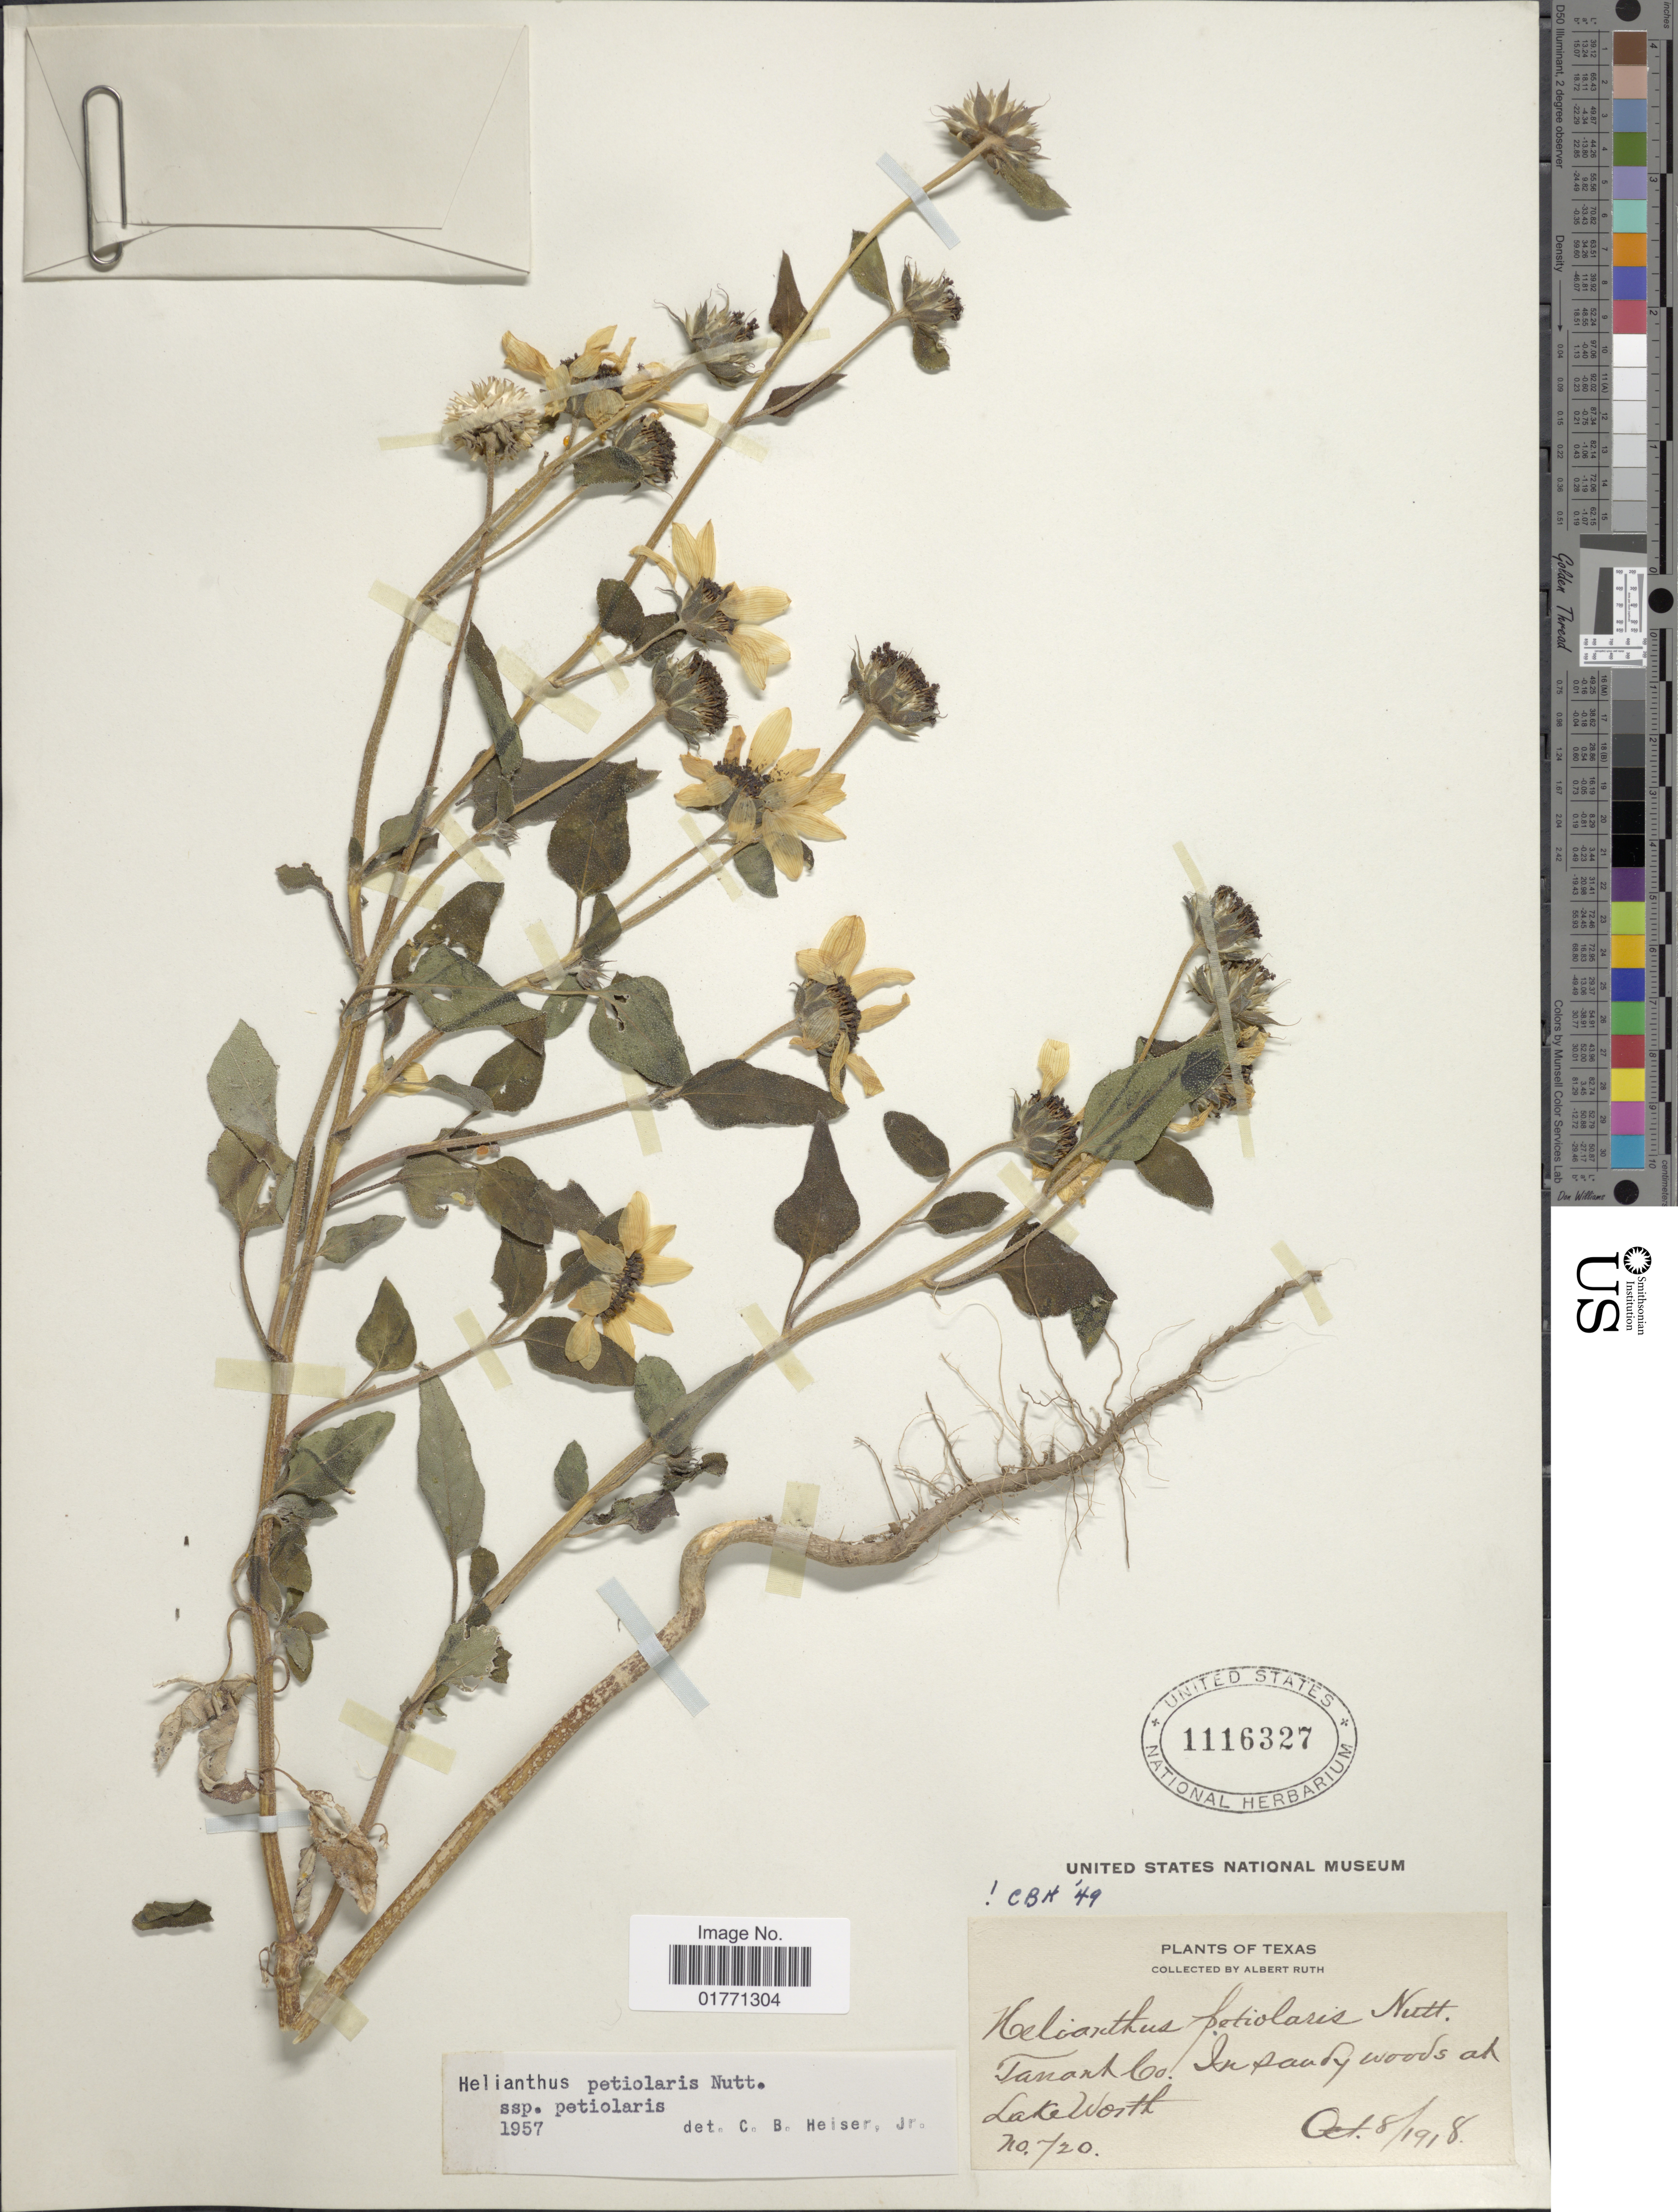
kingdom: Plantae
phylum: Tracheophyta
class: Magnoliopsida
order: Asterales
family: Asteraceae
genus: Helianthus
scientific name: Helianthus petiolaris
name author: Nutt.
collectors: A. Ruth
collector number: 720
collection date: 1918-10-08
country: United States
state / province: Texas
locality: Tanard Co., in sandy woods and Lake Worth.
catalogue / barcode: US 1116327